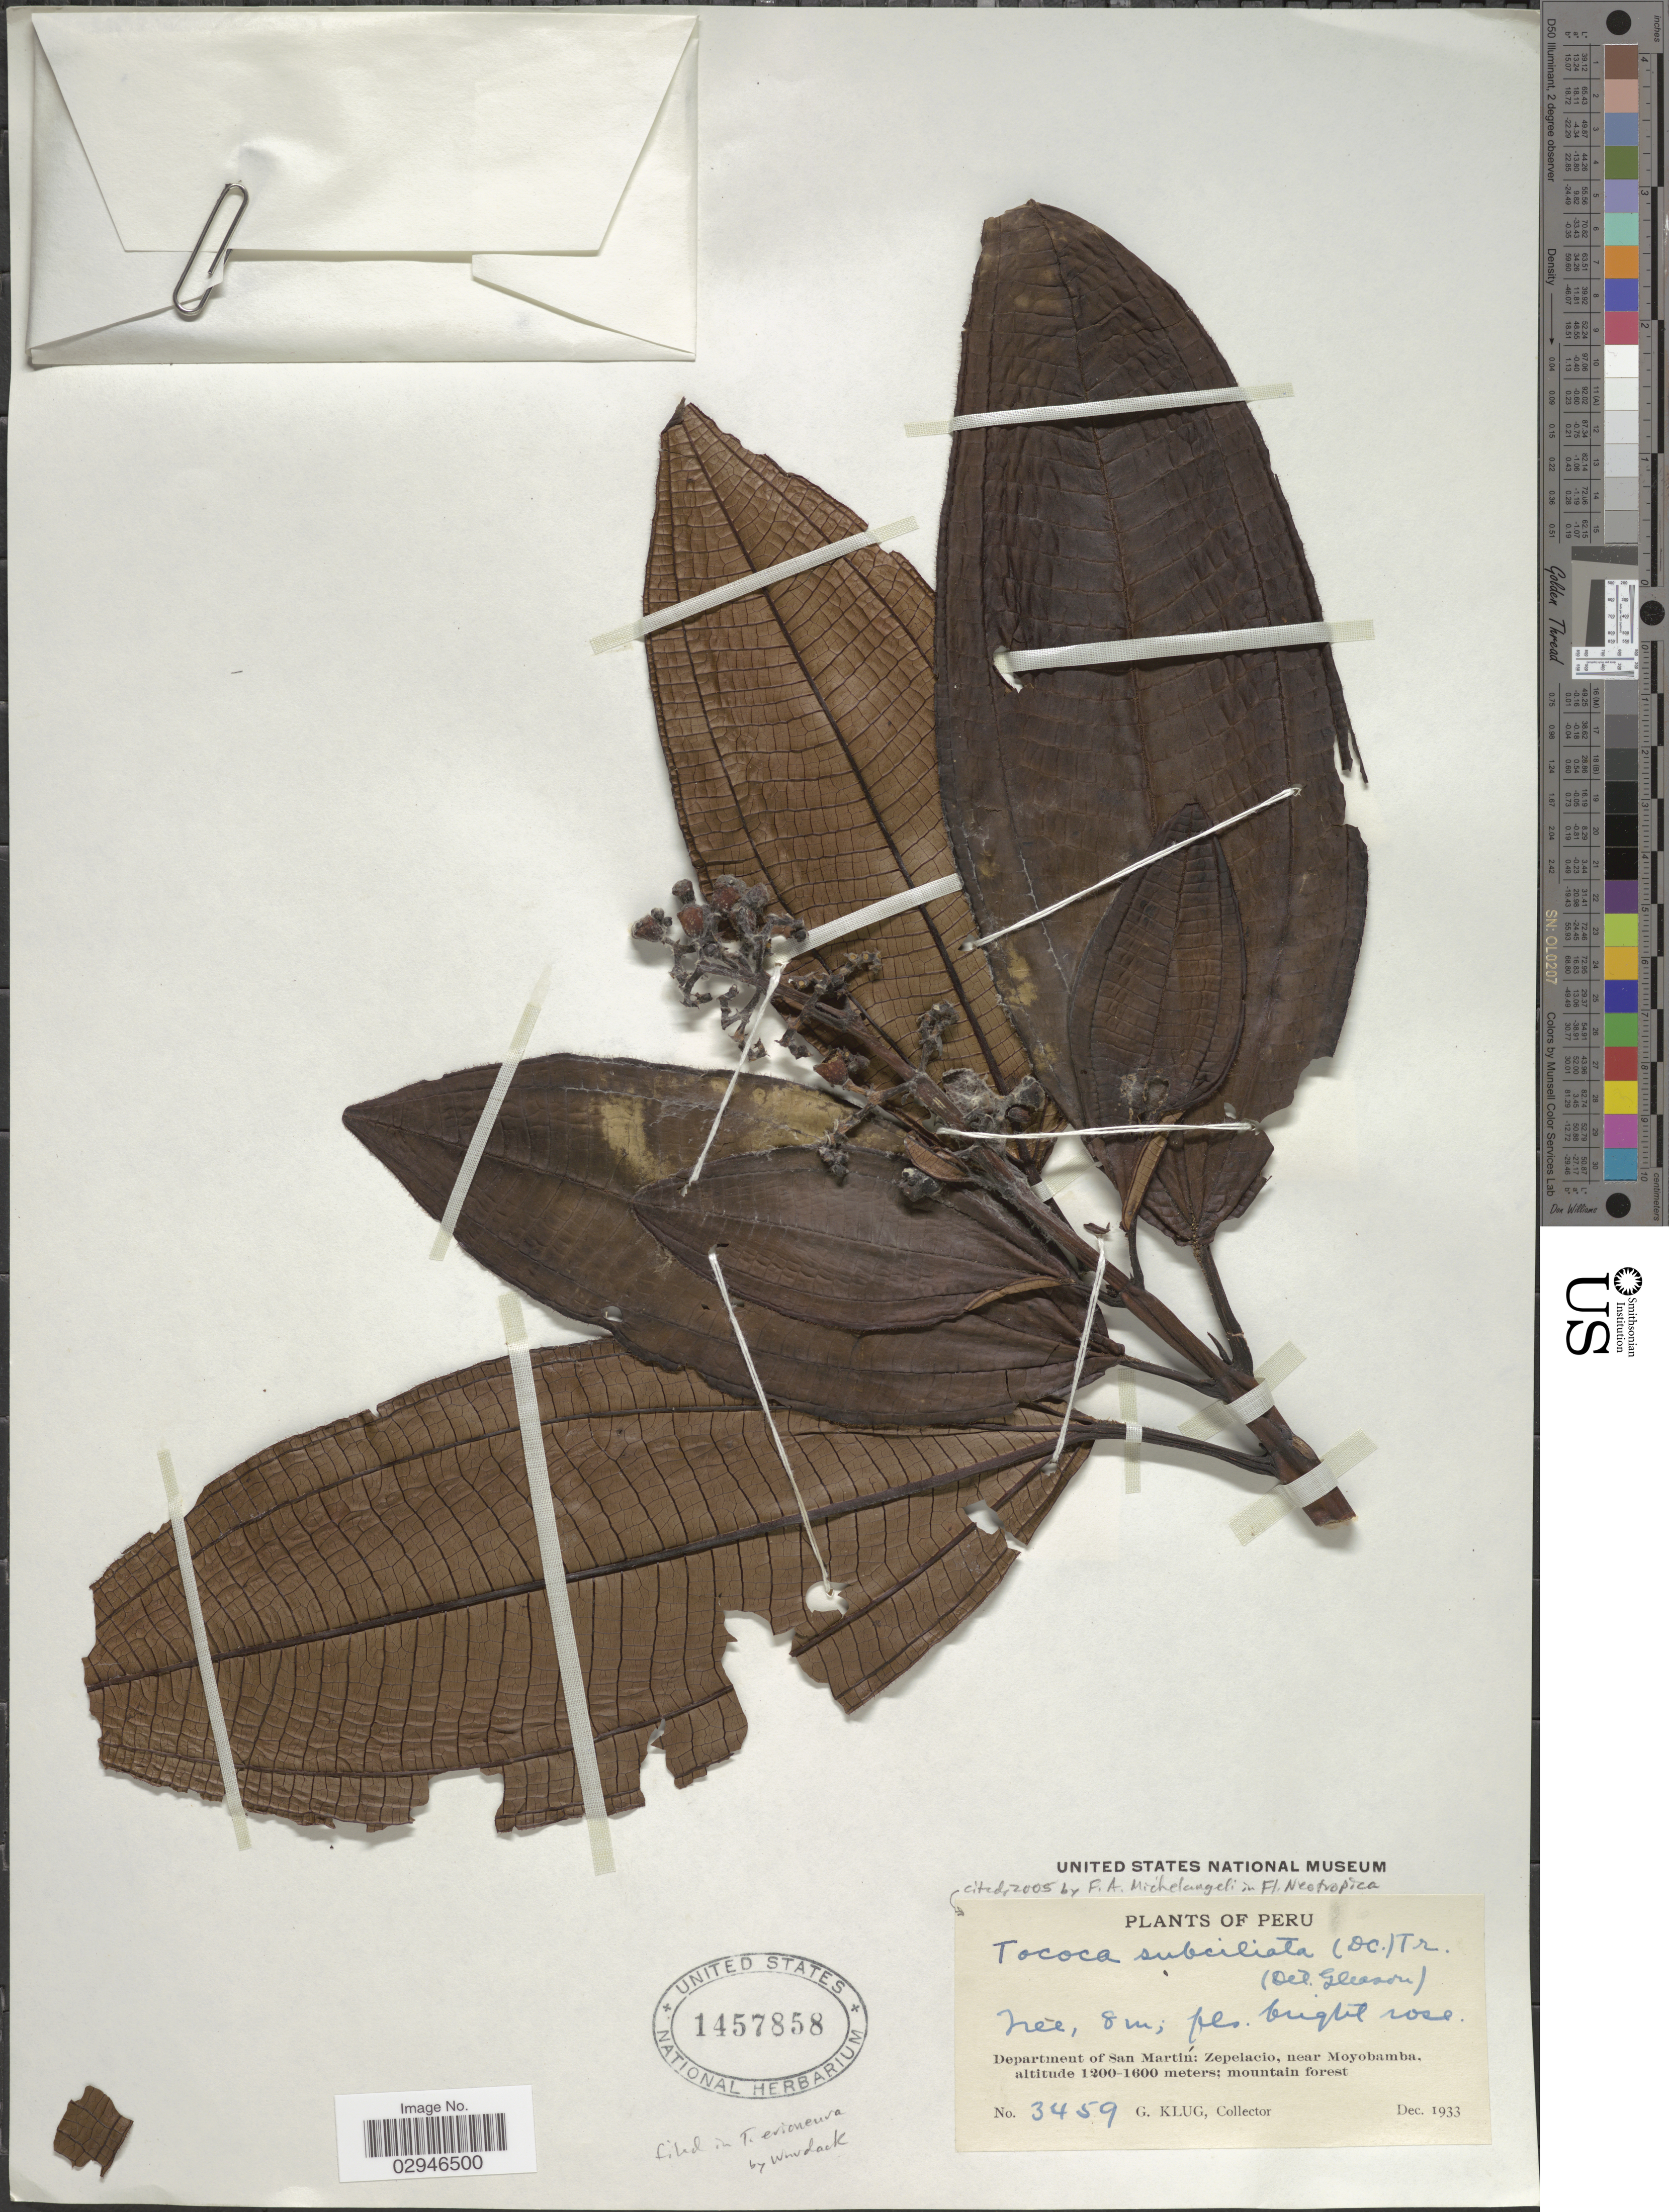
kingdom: Plantae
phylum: Tracheophyta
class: Magnoliopsida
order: Myrtales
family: Melastomataceae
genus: Tococa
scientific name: Tococa erioneura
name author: (Cogn.) Wurdack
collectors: G. Klug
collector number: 3459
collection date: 1933-12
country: Peru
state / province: San Martín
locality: Department of San Martín, Zepelacio, near Moyobamba.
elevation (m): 1200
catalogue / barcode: US 1457858